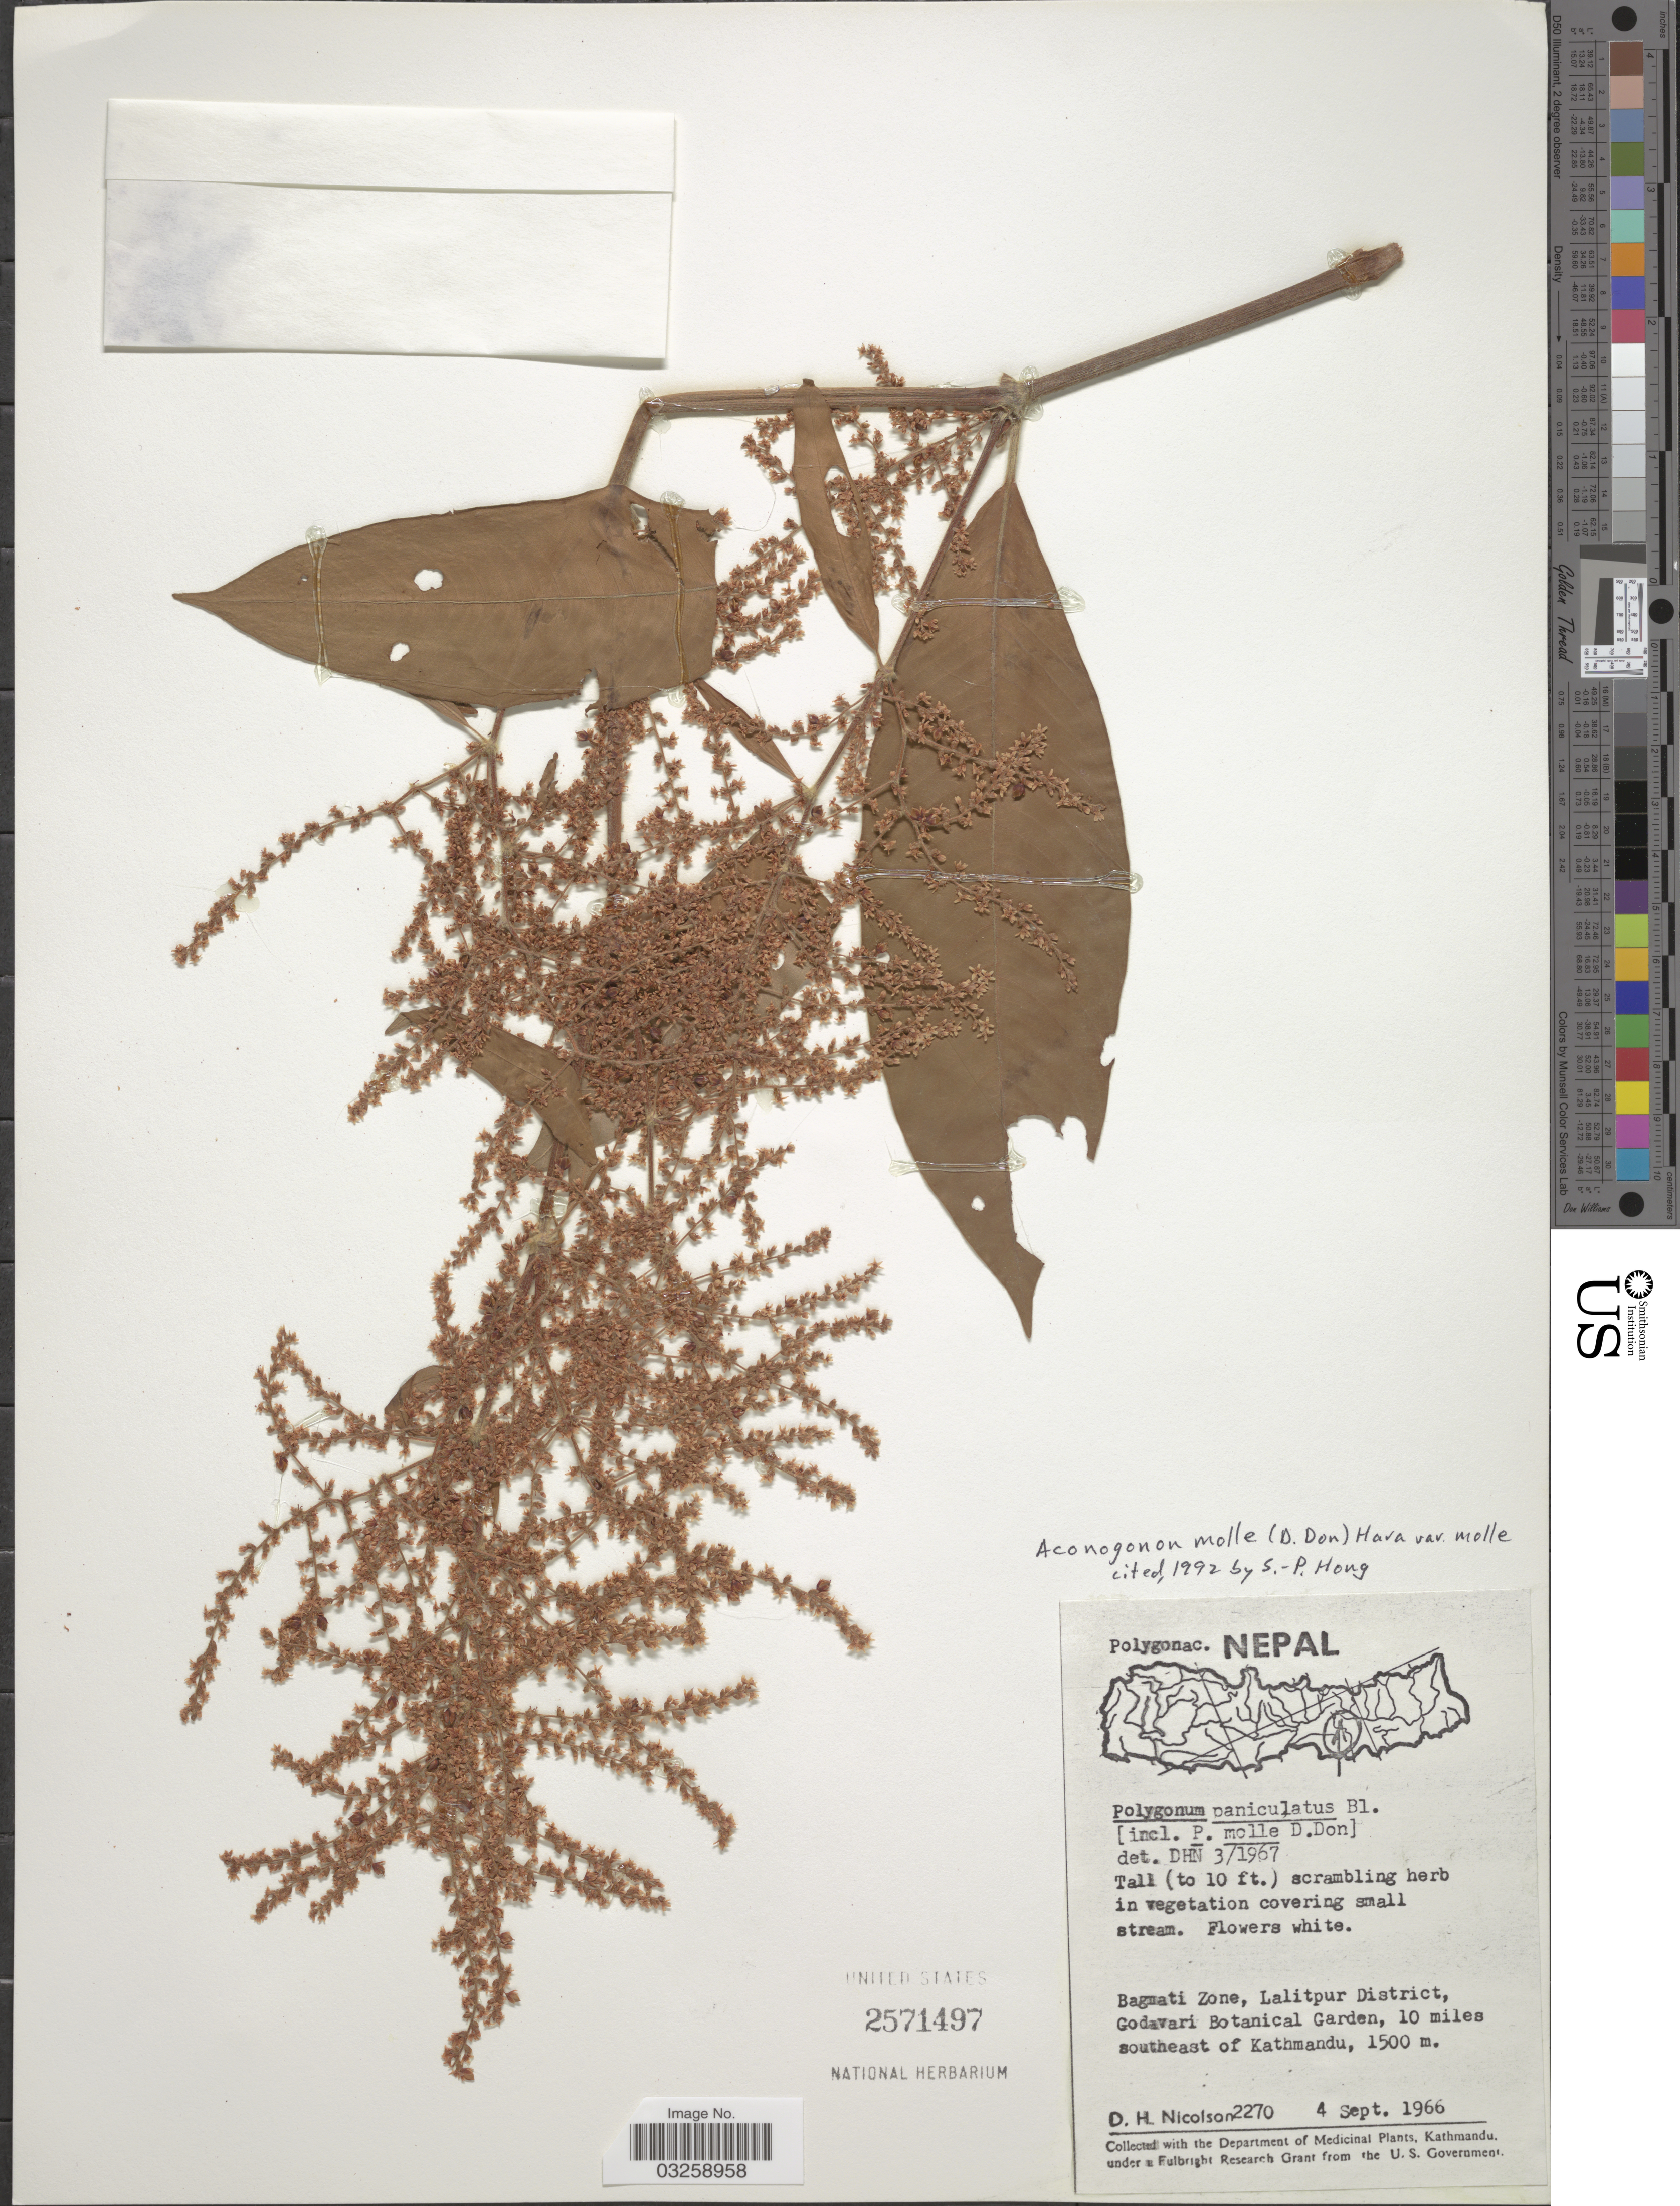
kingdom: Plantae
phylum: Tracheophyta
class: Magnoliopsida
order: Caryophyllales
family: Polygonaceae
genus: Koenigia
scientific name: Koenigia mollis var. mollis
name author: (D. Don) T.M. Schust. & Reveal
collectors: D. H. Nicolson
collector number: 2270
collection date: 1966-09-04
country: Nepal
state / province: Bagmati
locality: Bagmati Zone, Lalitpur District, Godavari Botanical Garden, 10 miles southeast of Kathmandu.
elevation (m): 1500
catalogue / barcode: US 2571497